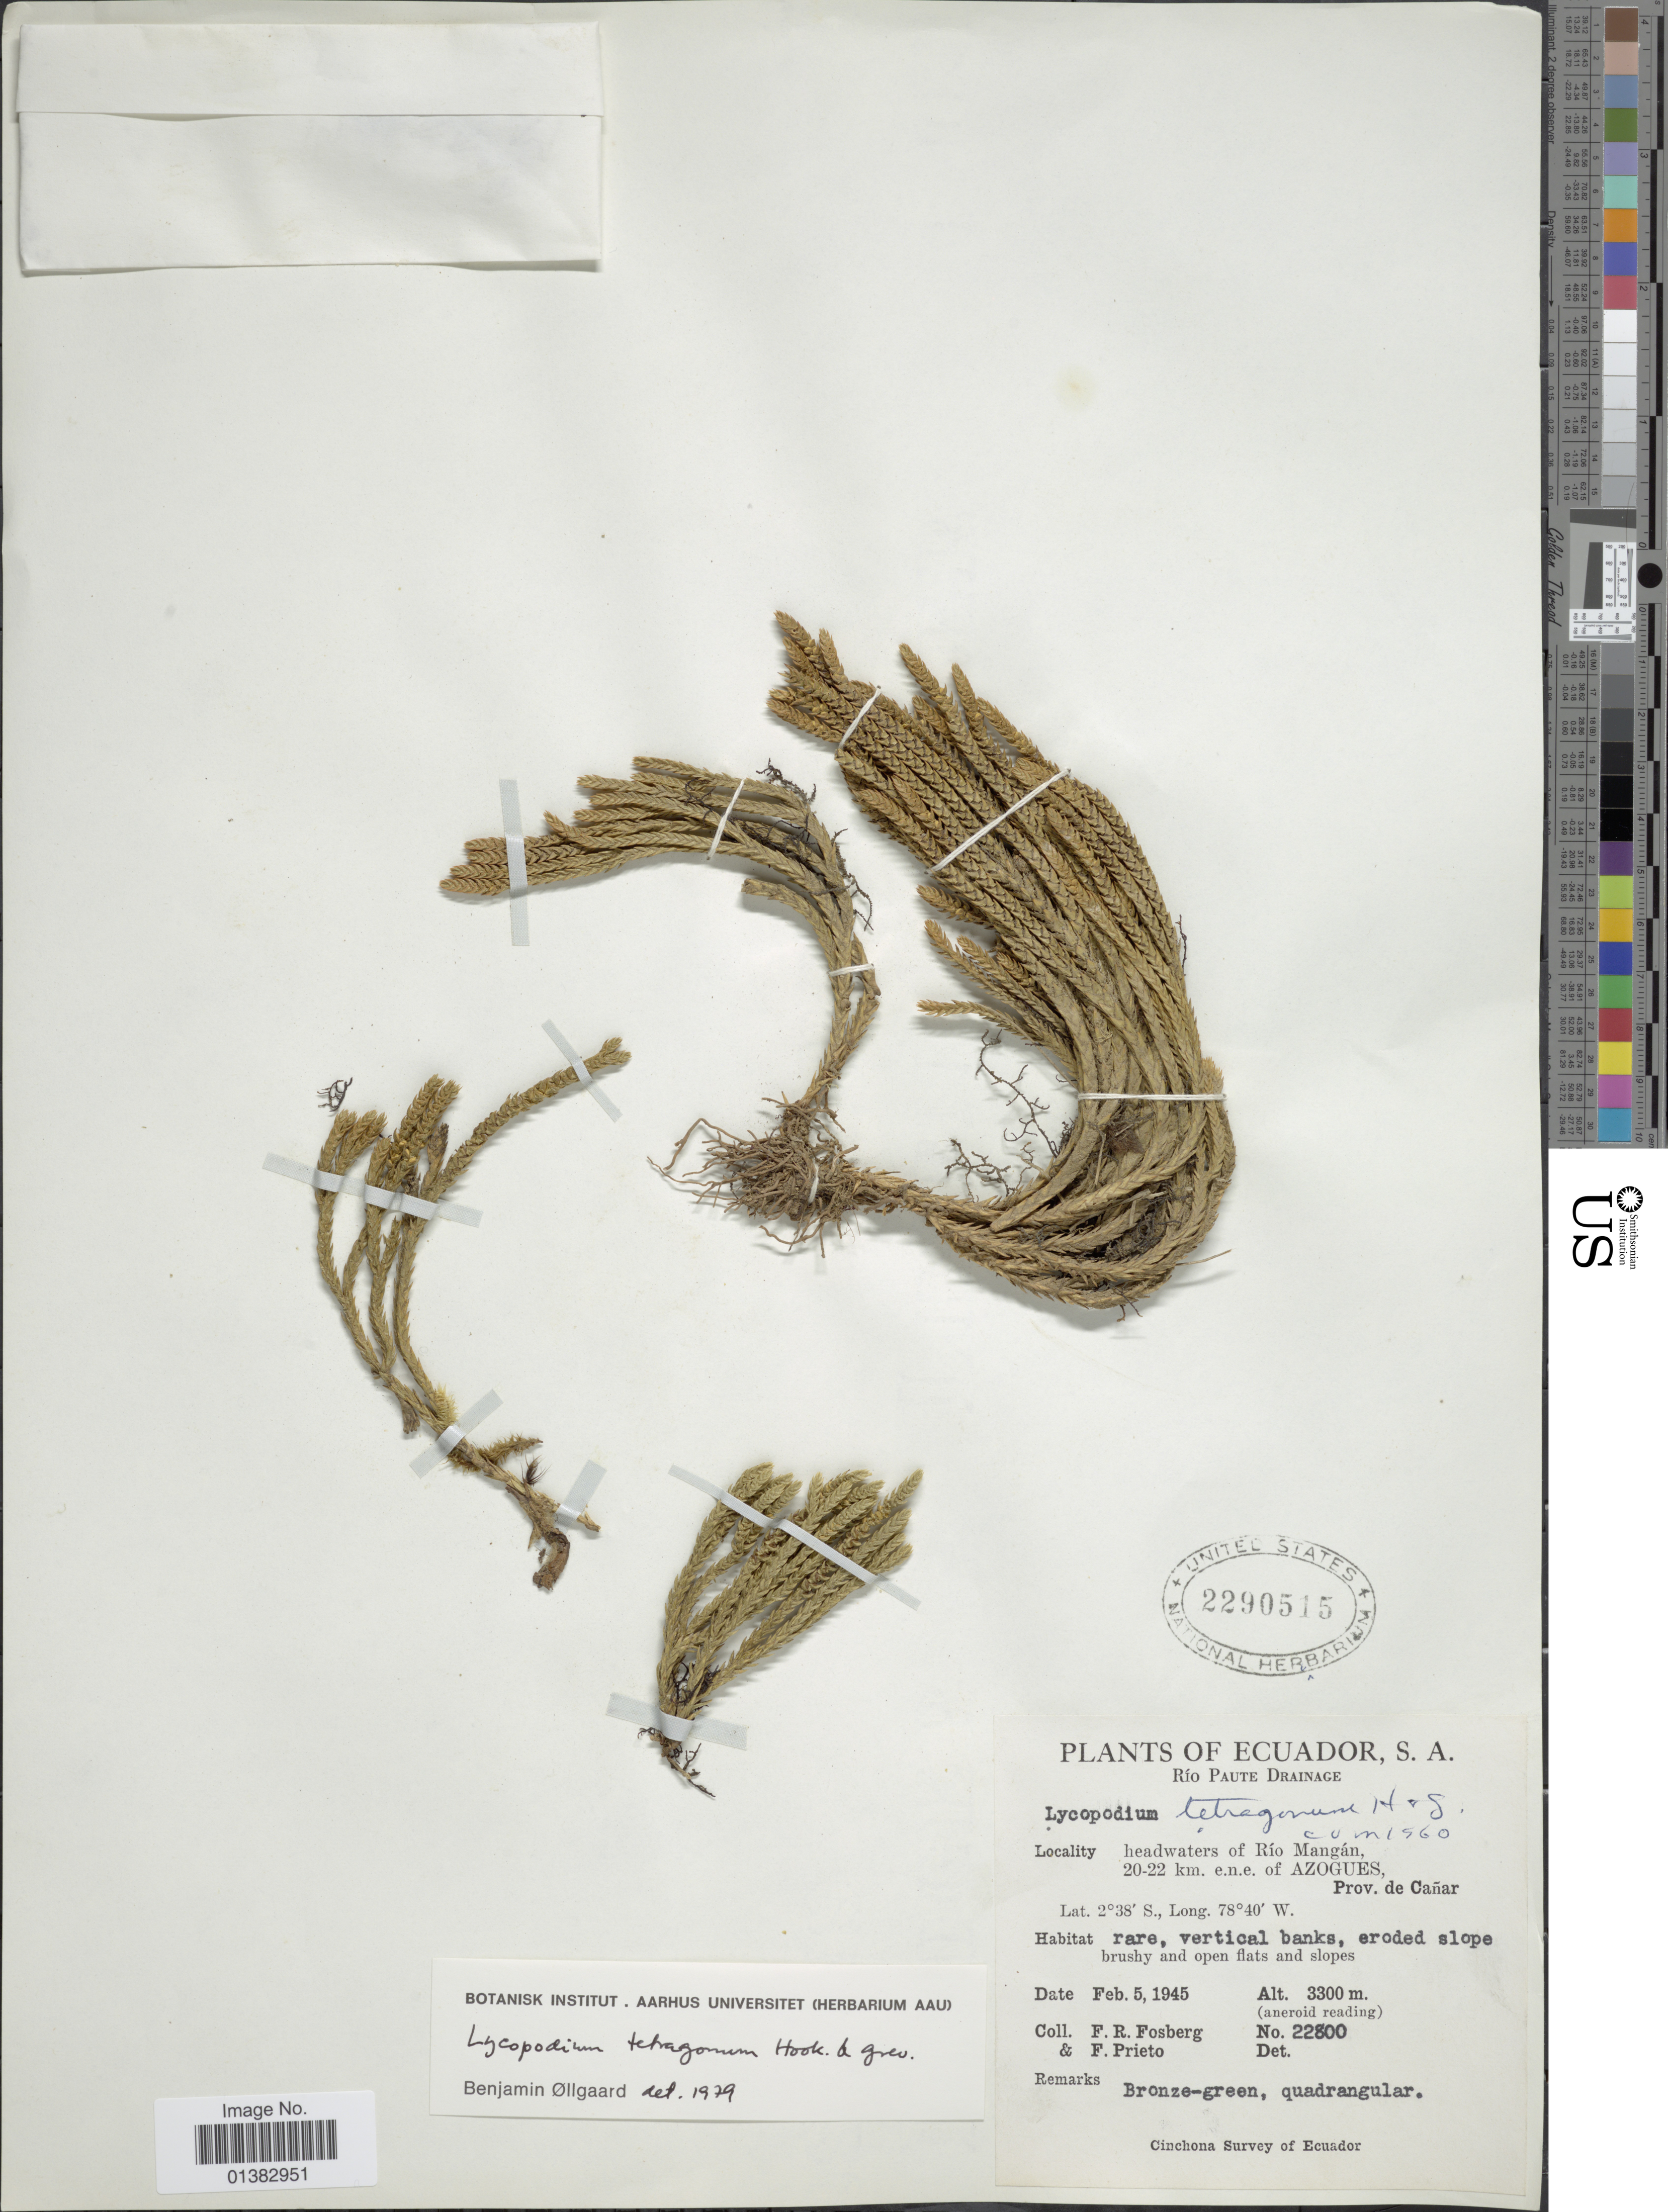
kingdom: Plantae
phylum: Tracheophyta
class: Lycopodiopsida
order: Lycopodiales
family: Lycopodiaceae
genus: Phlegmariurus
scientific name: Phlegmariurus tetragonus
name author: (Hook. & Grev.) B. Øllg.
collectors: F. R. Fosberg & F. Prieto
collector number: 22800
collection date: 1945-02-05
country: Ecuador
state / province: Cañar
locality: Río Paute Drainage, headwaters of Río Mangán, 20-22 km. e.n.e. of Azogues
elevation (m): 3300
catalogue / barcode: US 2290515